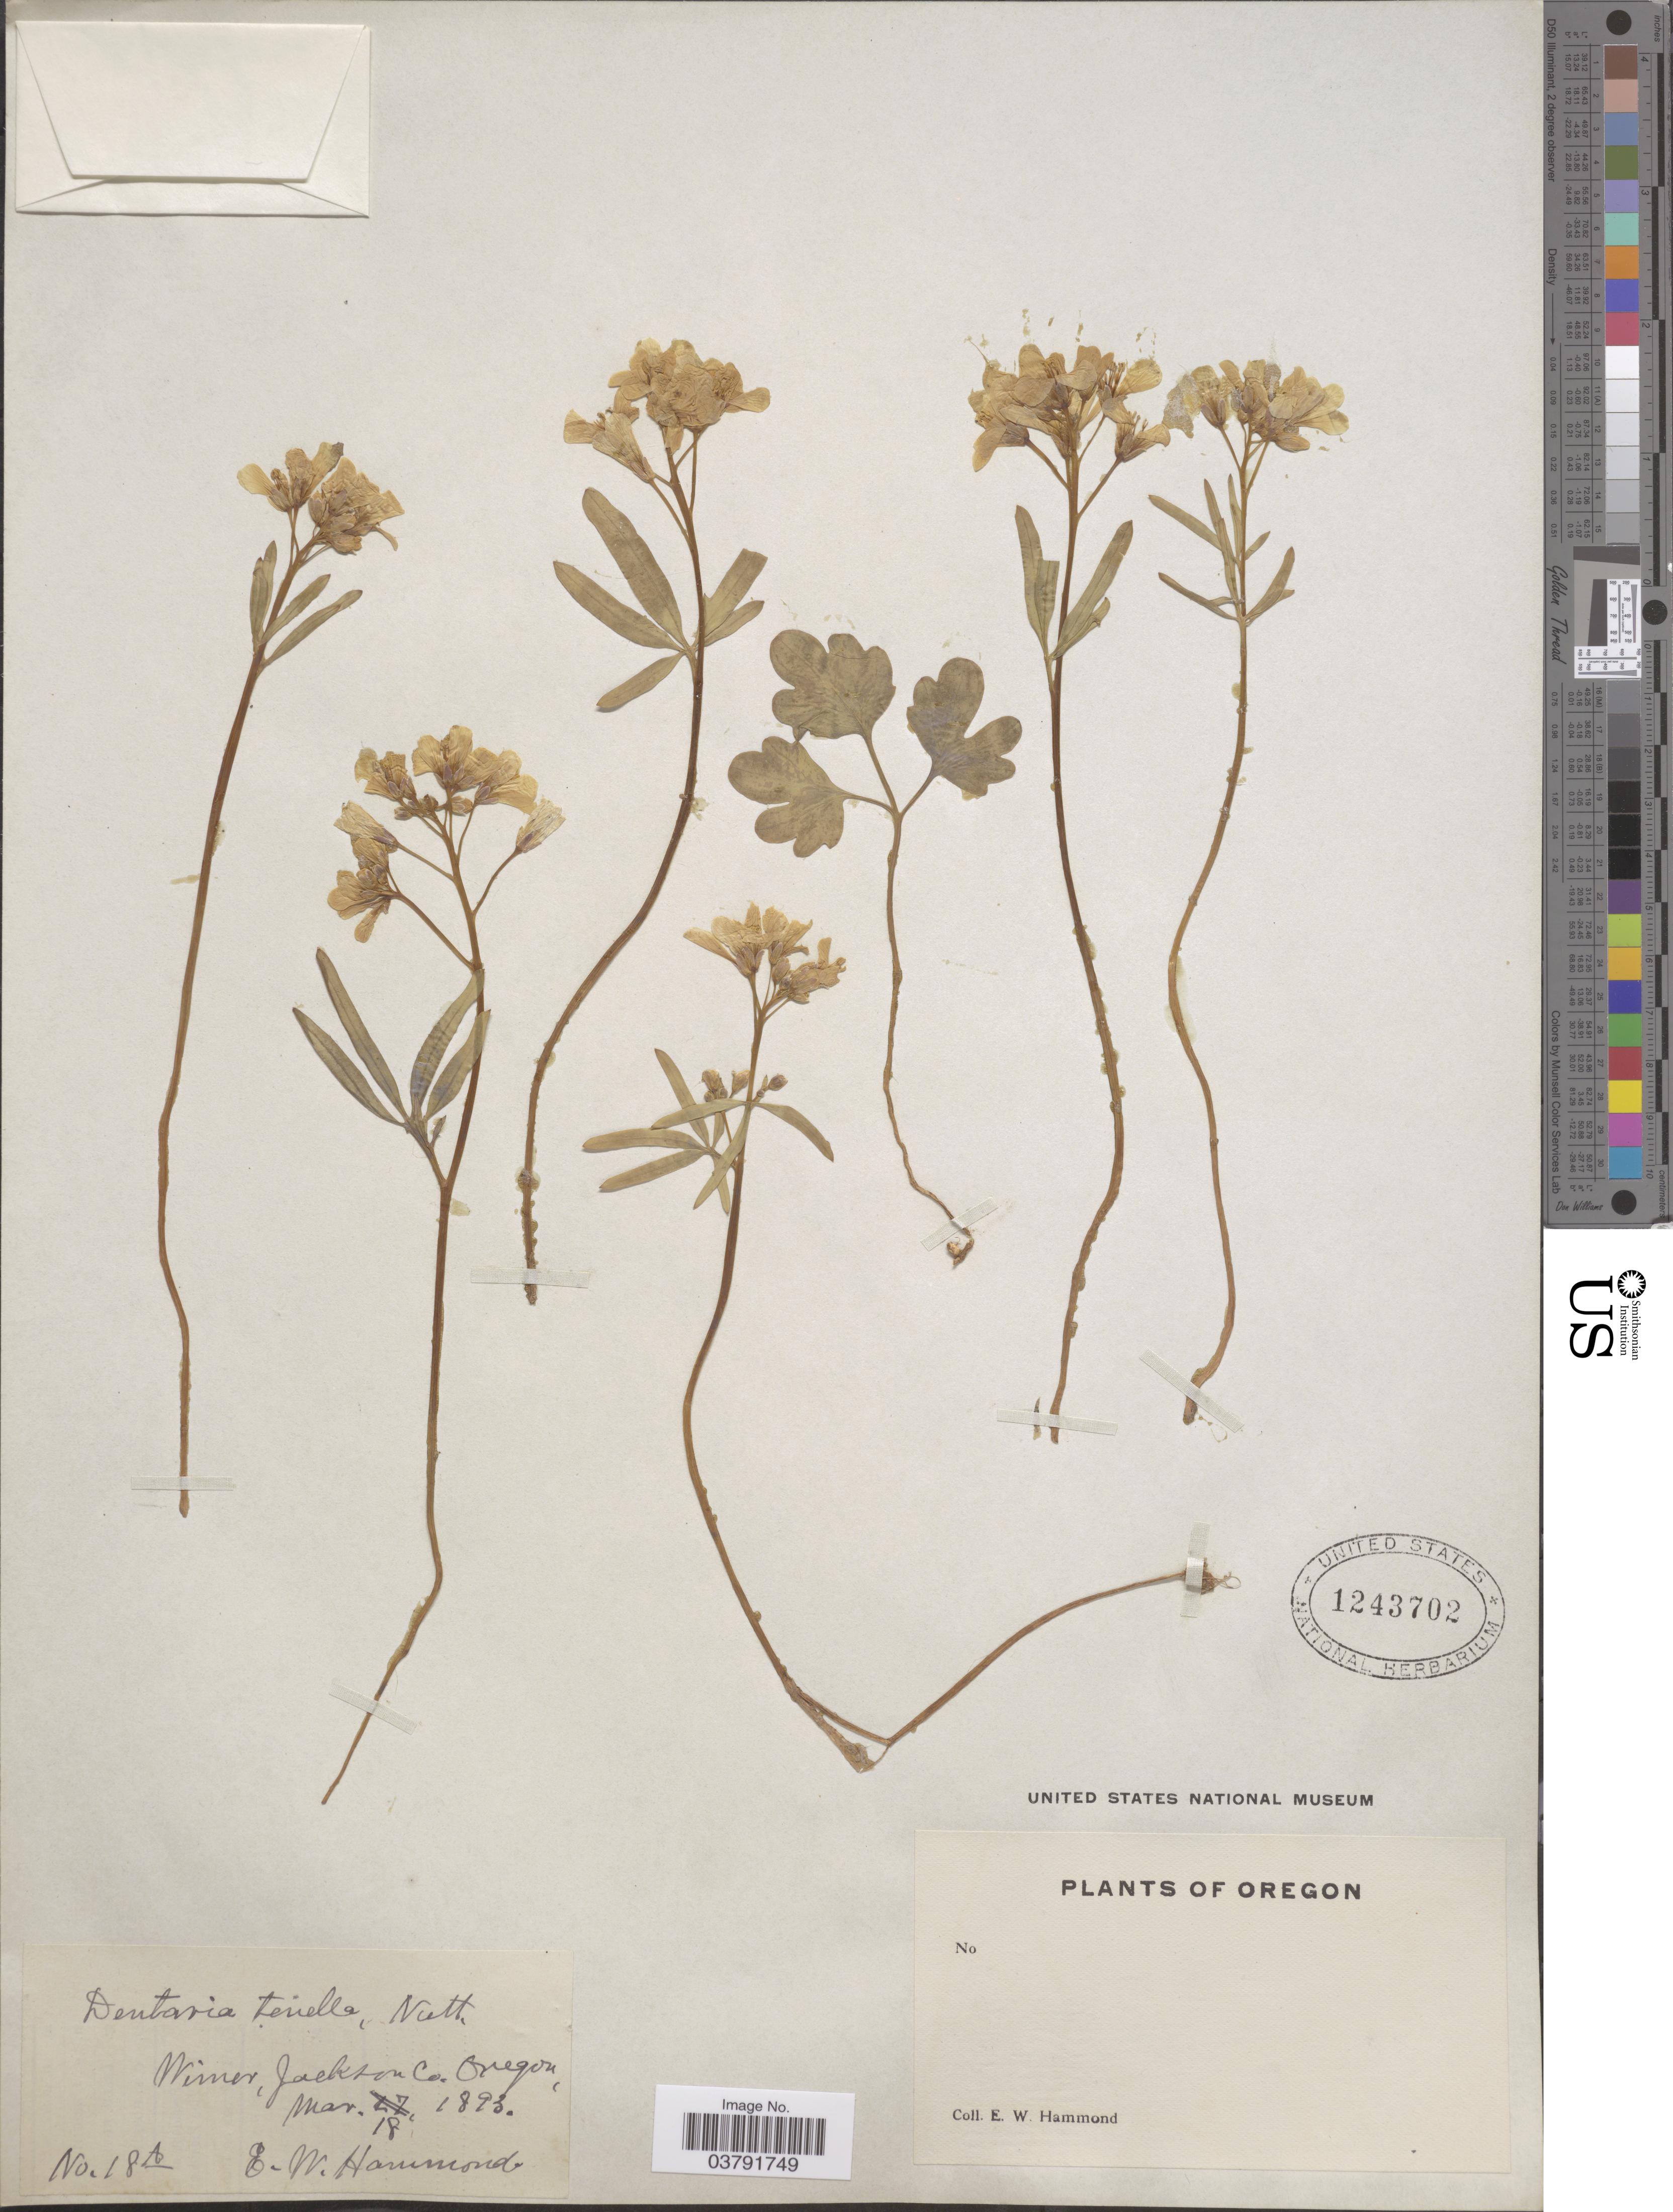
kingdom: Plantae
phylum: Tracheophyta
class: Magnoliopsida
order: Brassicales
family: Brassicaceae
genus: Dentaria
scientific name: Dentaria sp.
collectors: E. Hammond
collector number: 18A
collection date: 1893-03-18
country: United States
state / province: Oregon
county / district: Jackson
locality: Wimer, Jackson Co.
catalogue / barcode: US 1243702